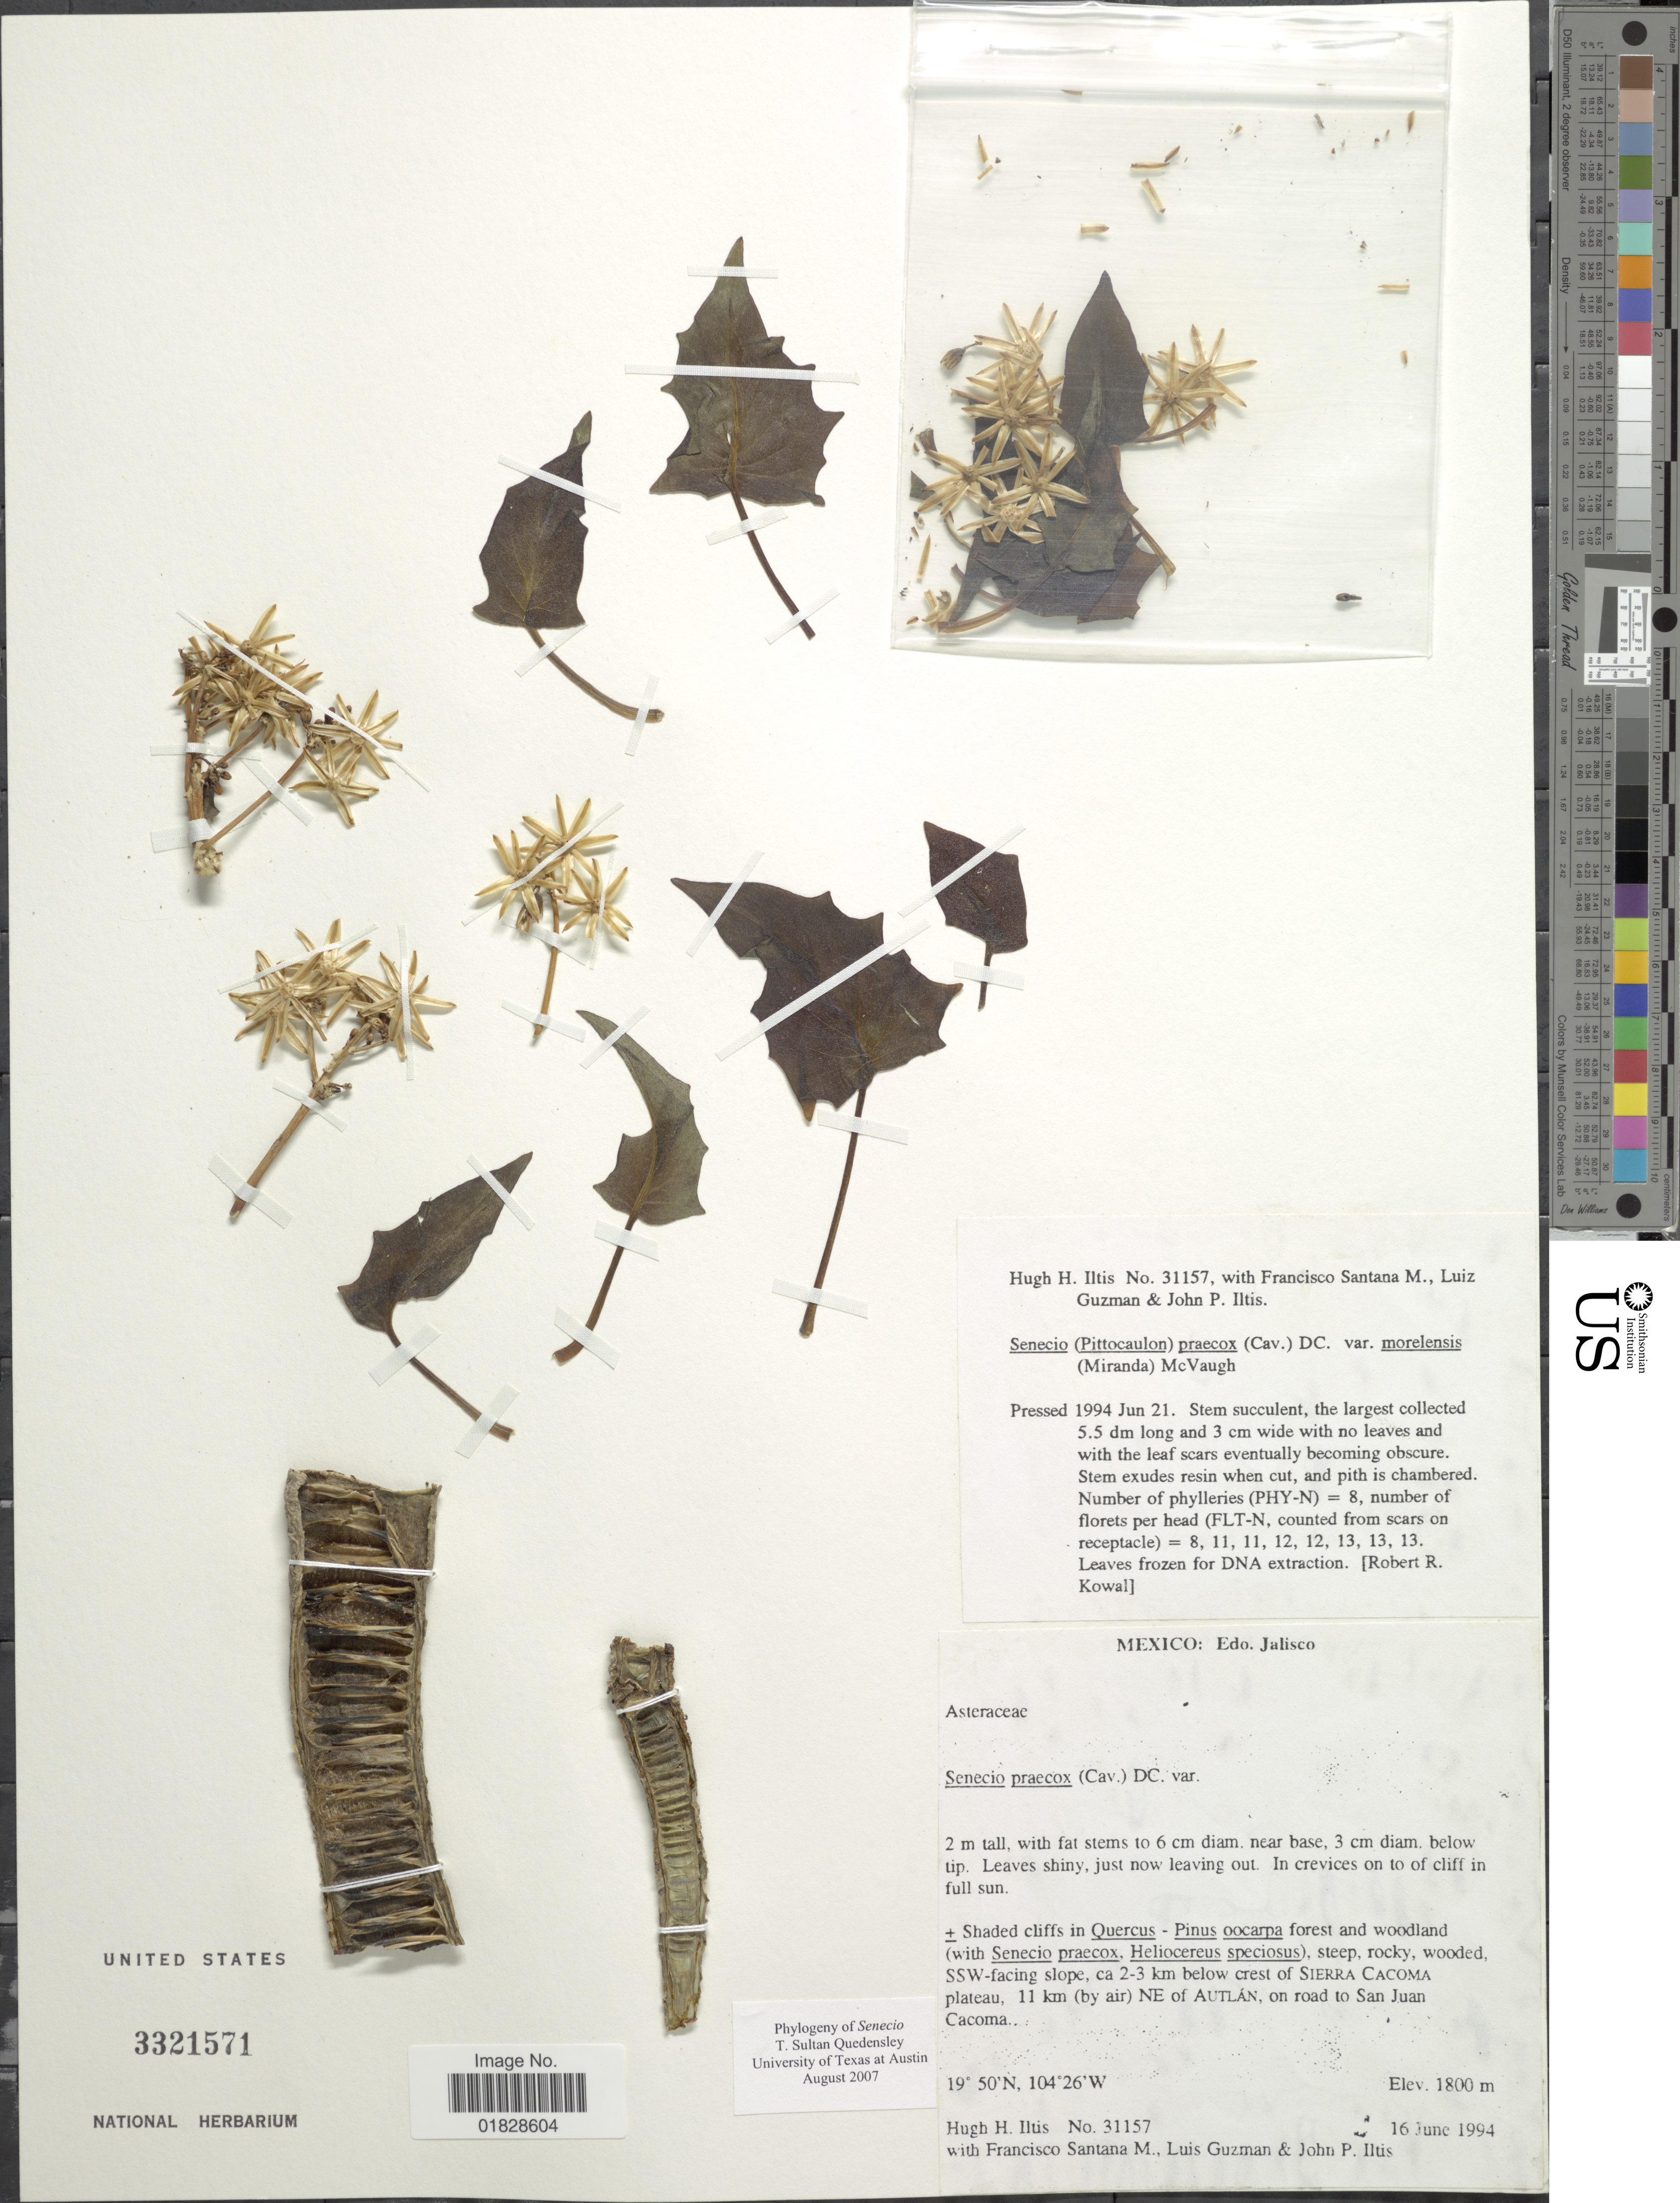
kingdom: Plantae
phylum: Tracheophyta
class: Magnoliopsida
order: Asterales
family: Asteraceae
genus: Pittocaulon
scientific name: Pittocaulon praecox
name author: (Cav.) H. Rob. & Brettell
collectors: H. H. Iltis, F. J. Santana M., L. Guzman & J. Iltis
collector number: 31157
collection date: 1994-06-16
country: Mexico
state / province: Jalisco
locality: Edo. Jalisco. Steep, rocky, wooded, SSW-facing slope, ca 2-3 km below crest of Sierra Cacoma plateau, 11 km (by air) NE of Autlan, on road to San Juan Cacoma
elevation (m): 1800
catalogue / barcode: US 3321571